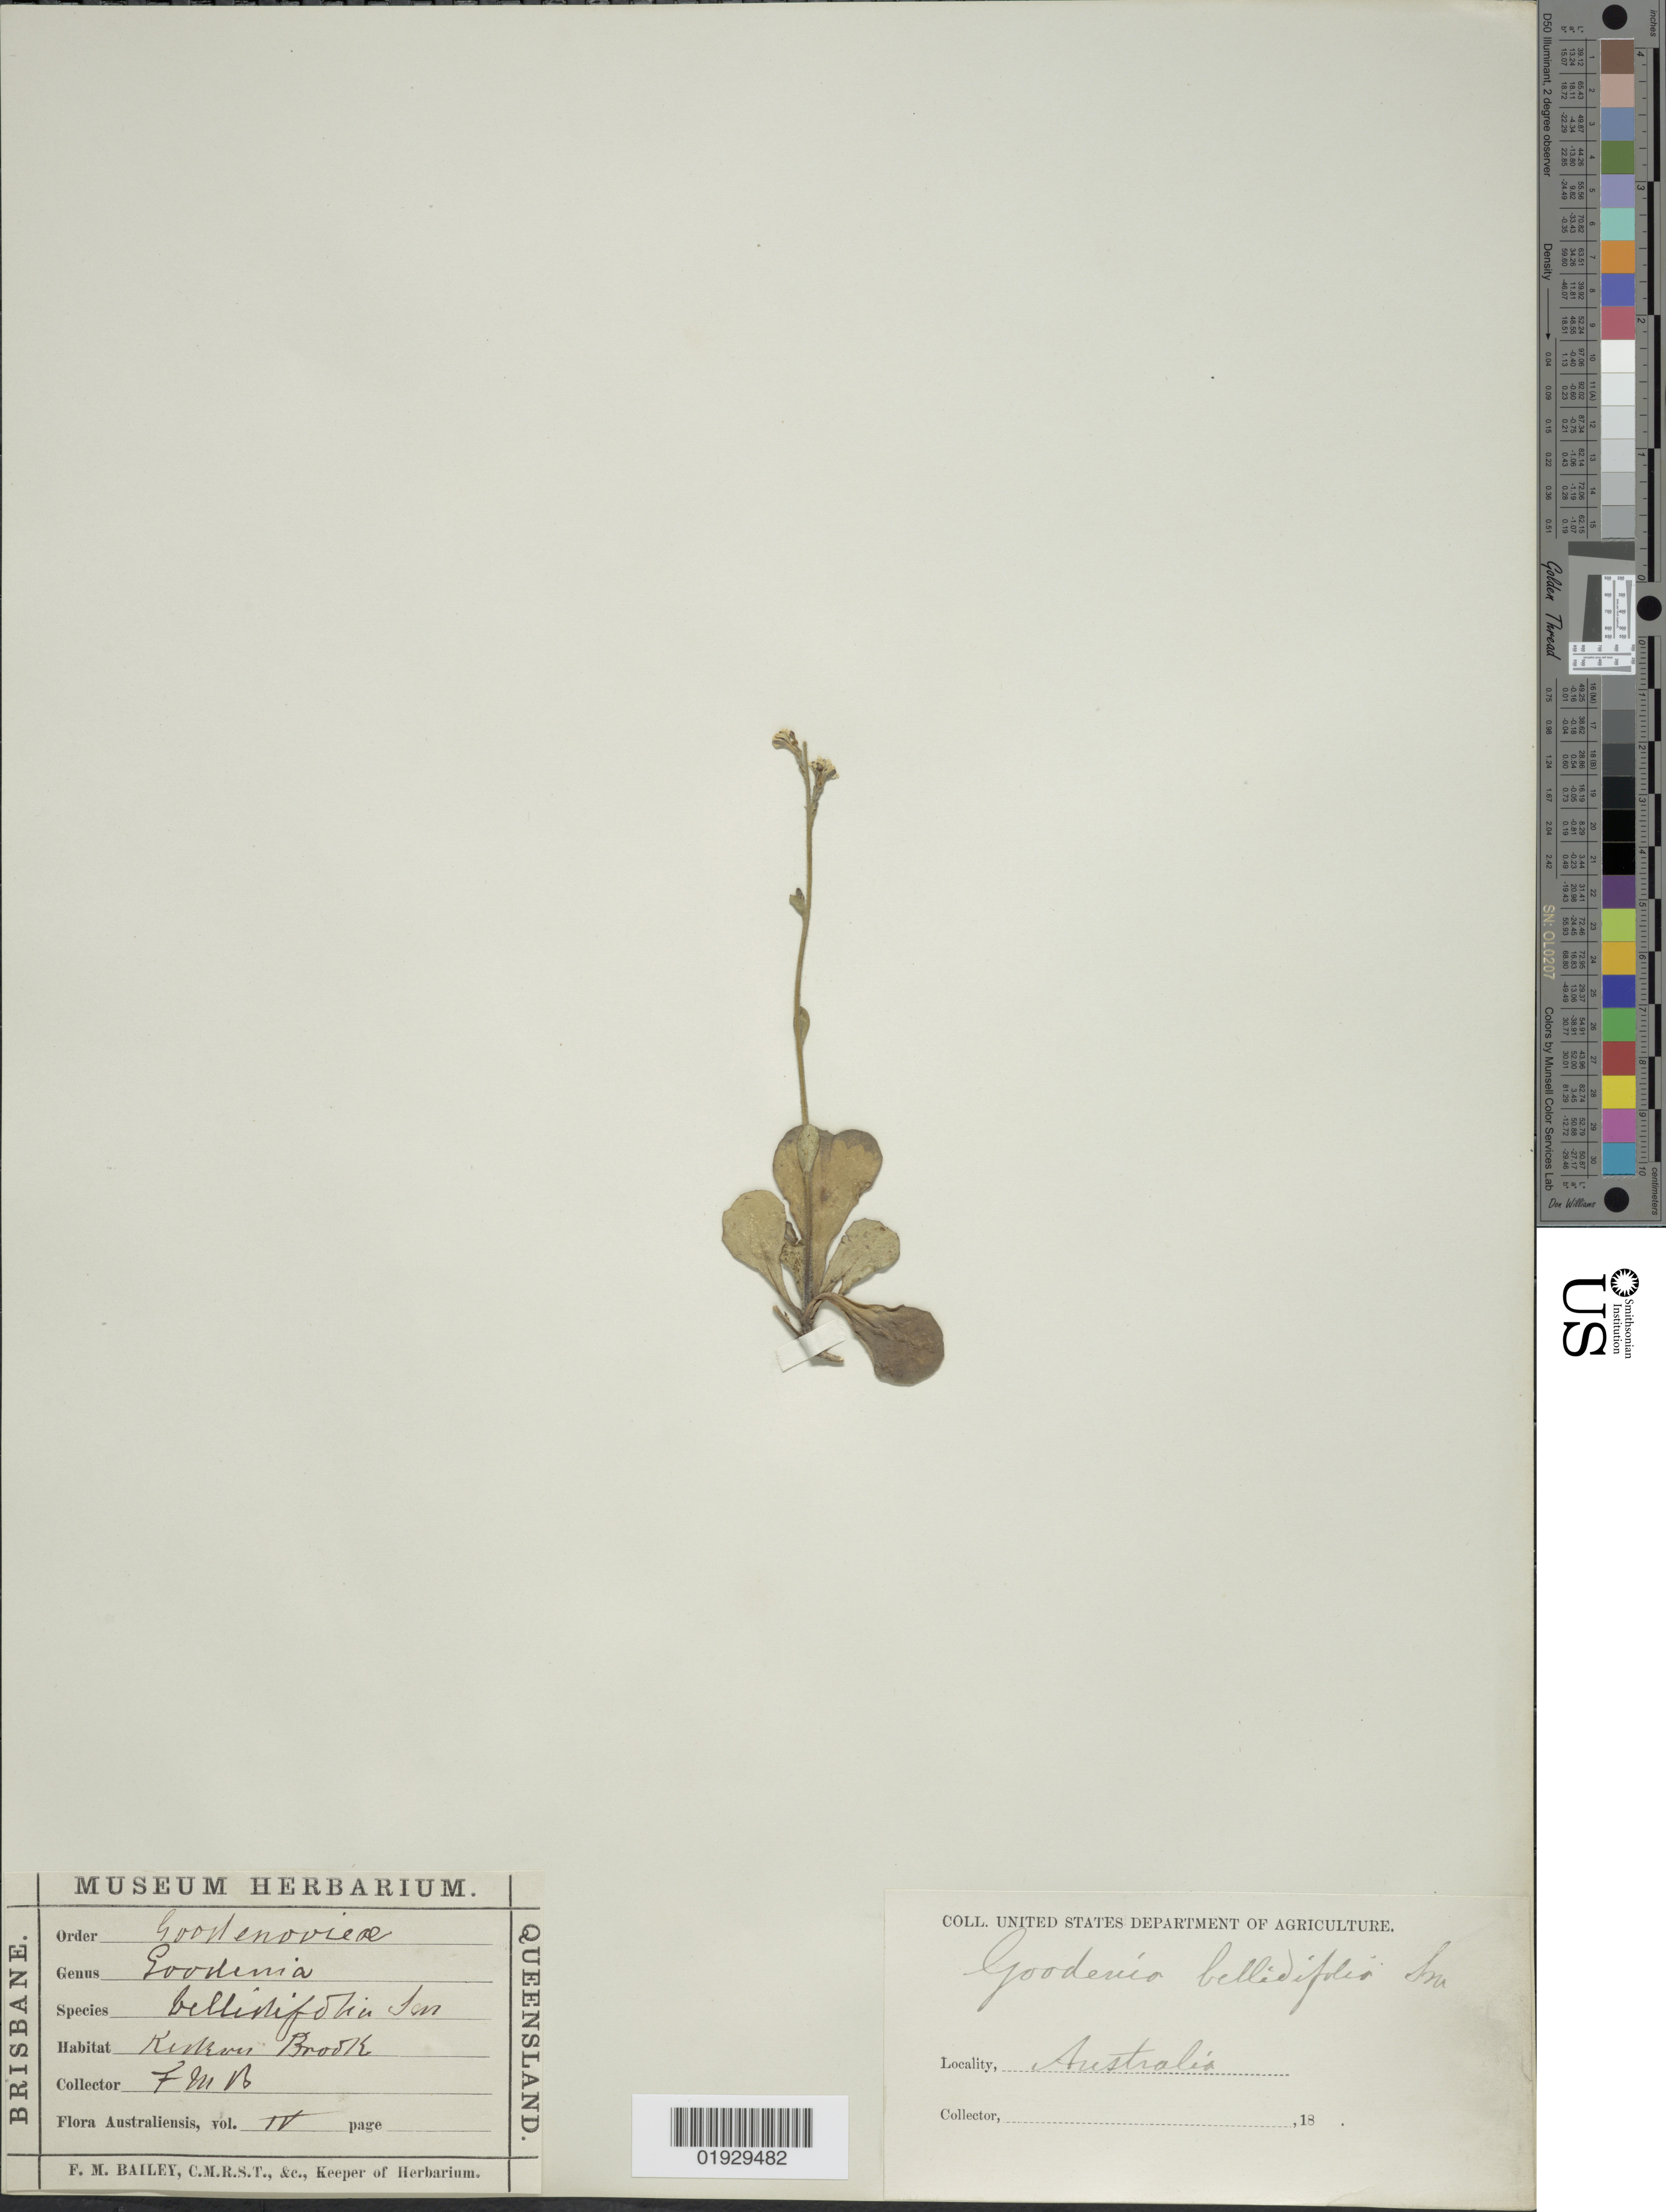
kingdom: Plantae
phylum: Tracheophyta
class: Magnoliopsida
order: Asterales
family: Goodeniaceae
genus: Goodenia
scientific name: Goodenia bellidifolia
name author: Sm.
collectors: F. M. Bailey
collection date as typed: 18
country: Australia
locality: Kedron Brook.